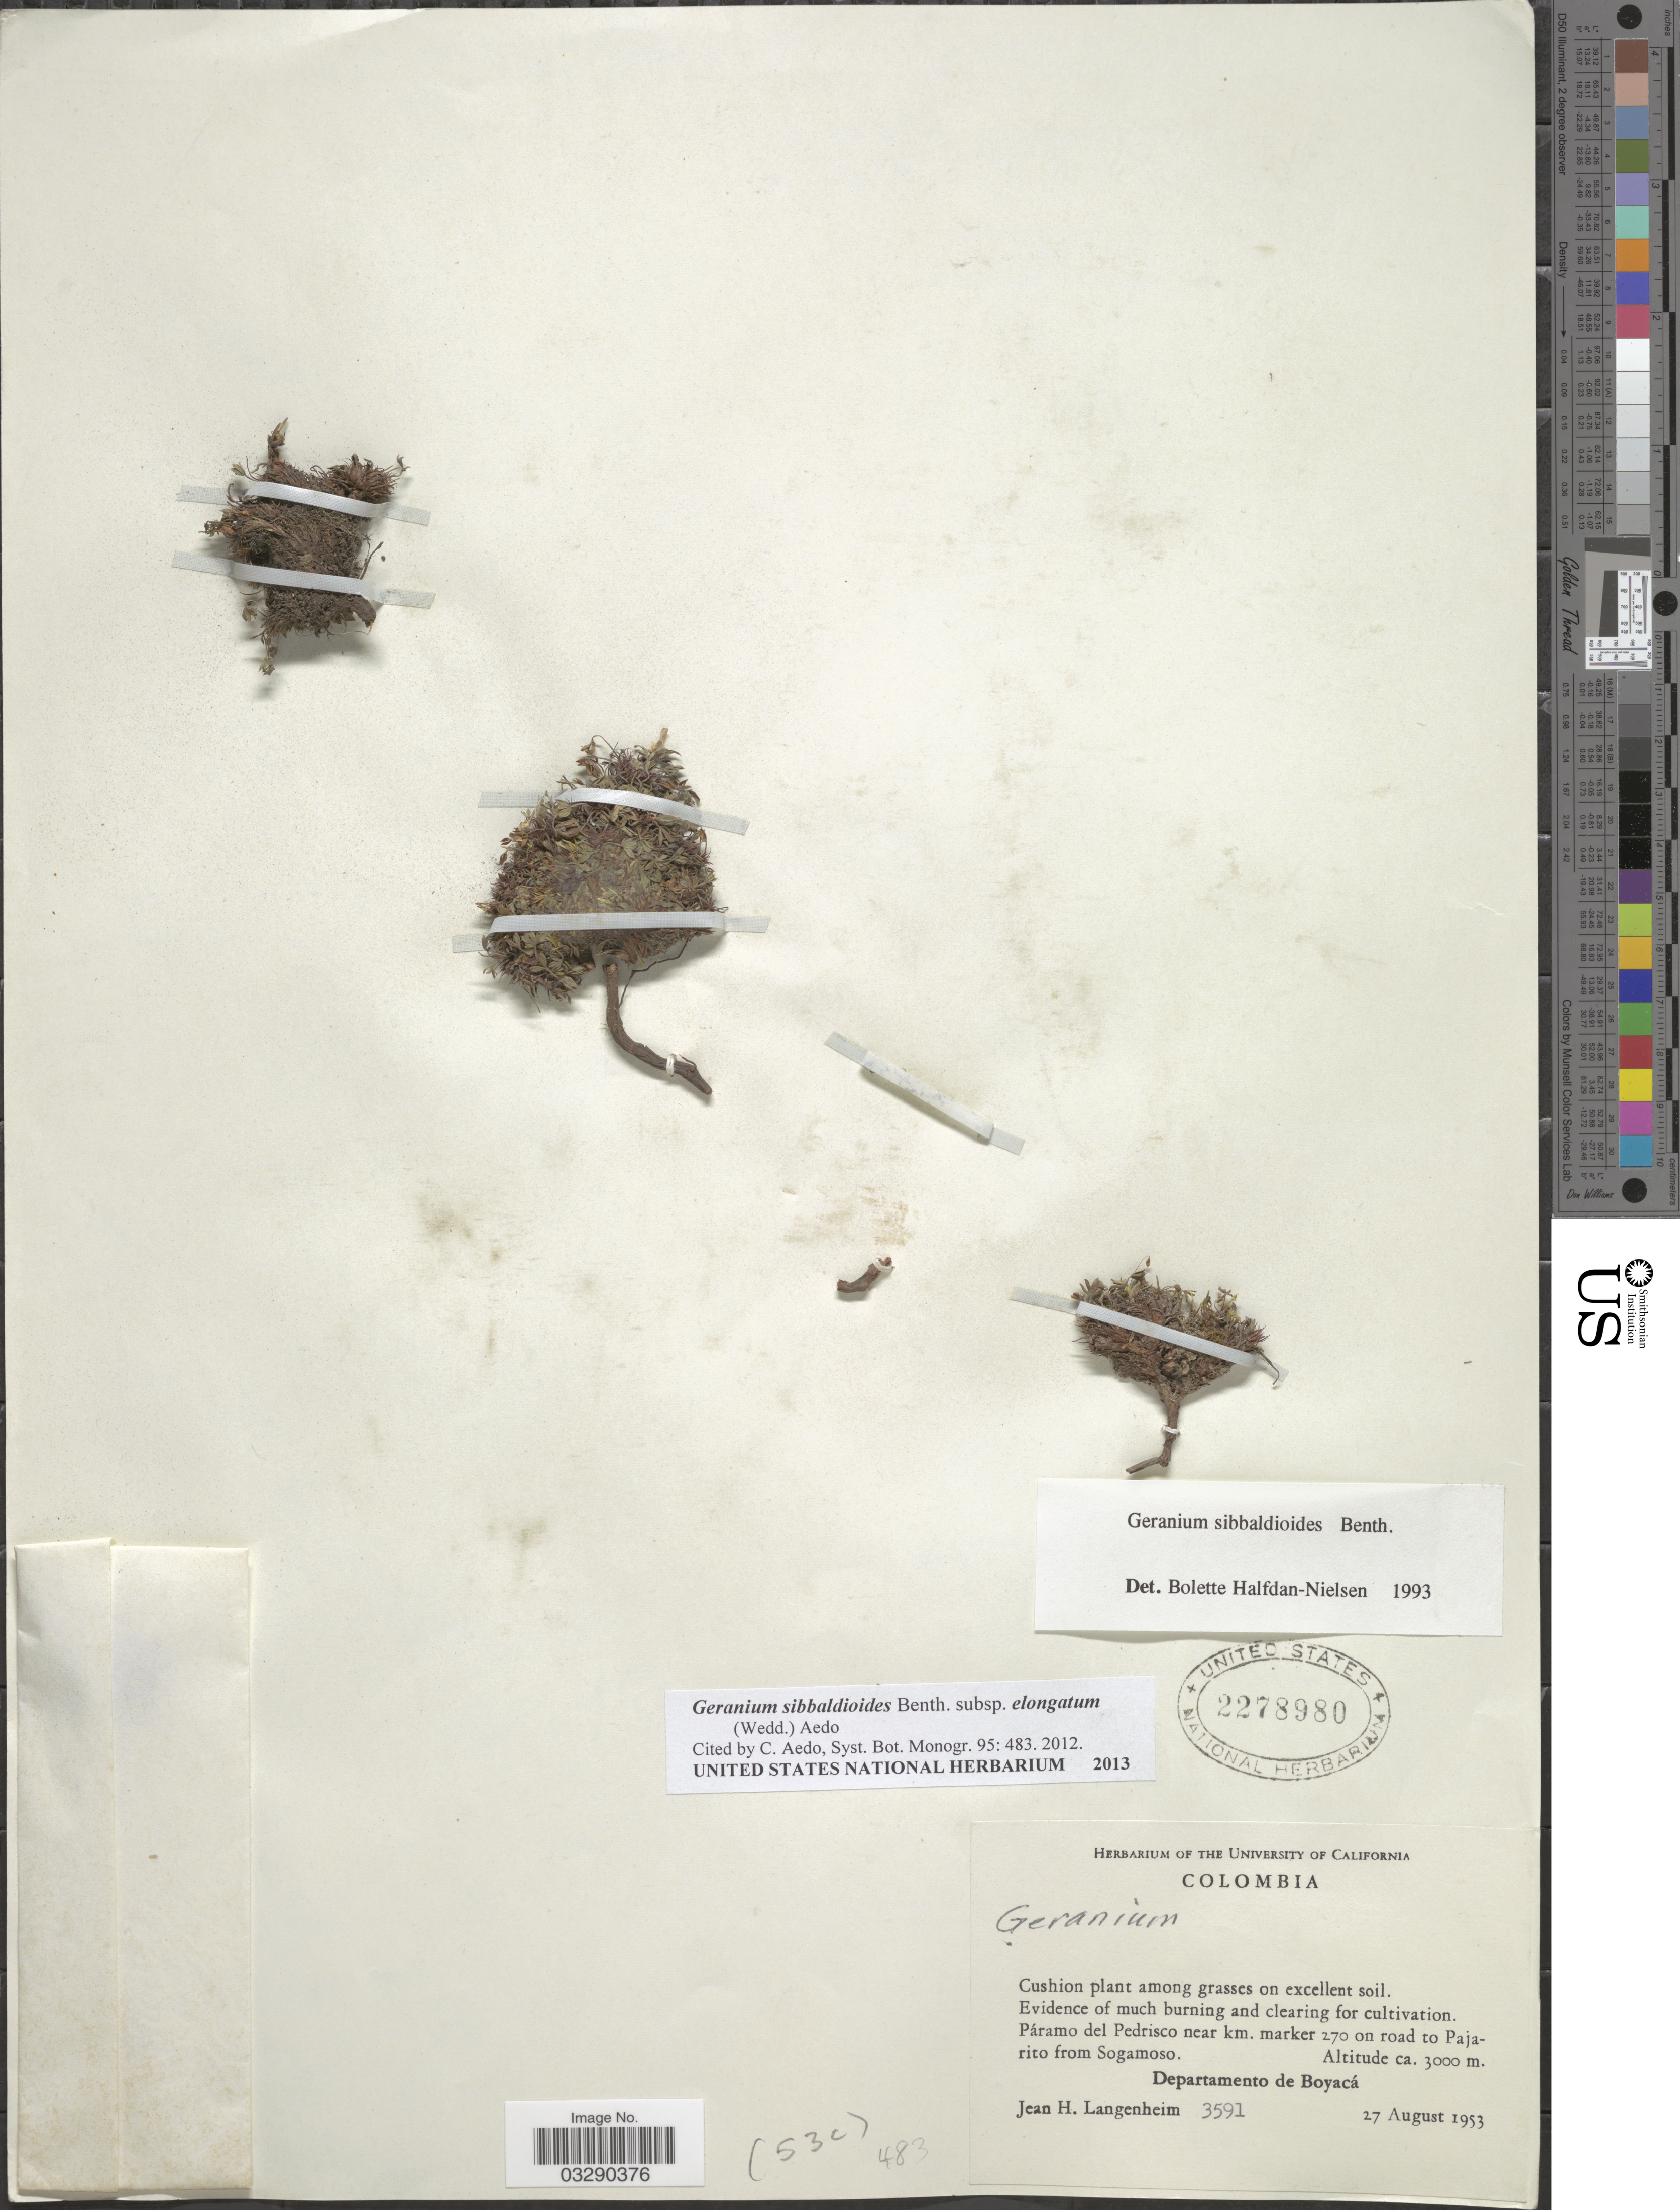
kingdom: Plantae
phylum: Tracheophyta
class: Magnoliopsida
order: Geraniales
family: Geraniaceae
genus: Geranium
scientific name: Geranium sibbaldioides subsp. elongatum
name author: (Wedd.) Aedo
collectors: J. H. Langenheim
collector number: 3591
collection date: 1953-08-27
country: Colombia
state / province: Boyacá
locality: Páramo del Pedrisco near km. marker 270 on road to Pajarito from Sogamoso. Departamento de Boyacá.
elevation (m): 3000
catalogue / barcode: US 2278980